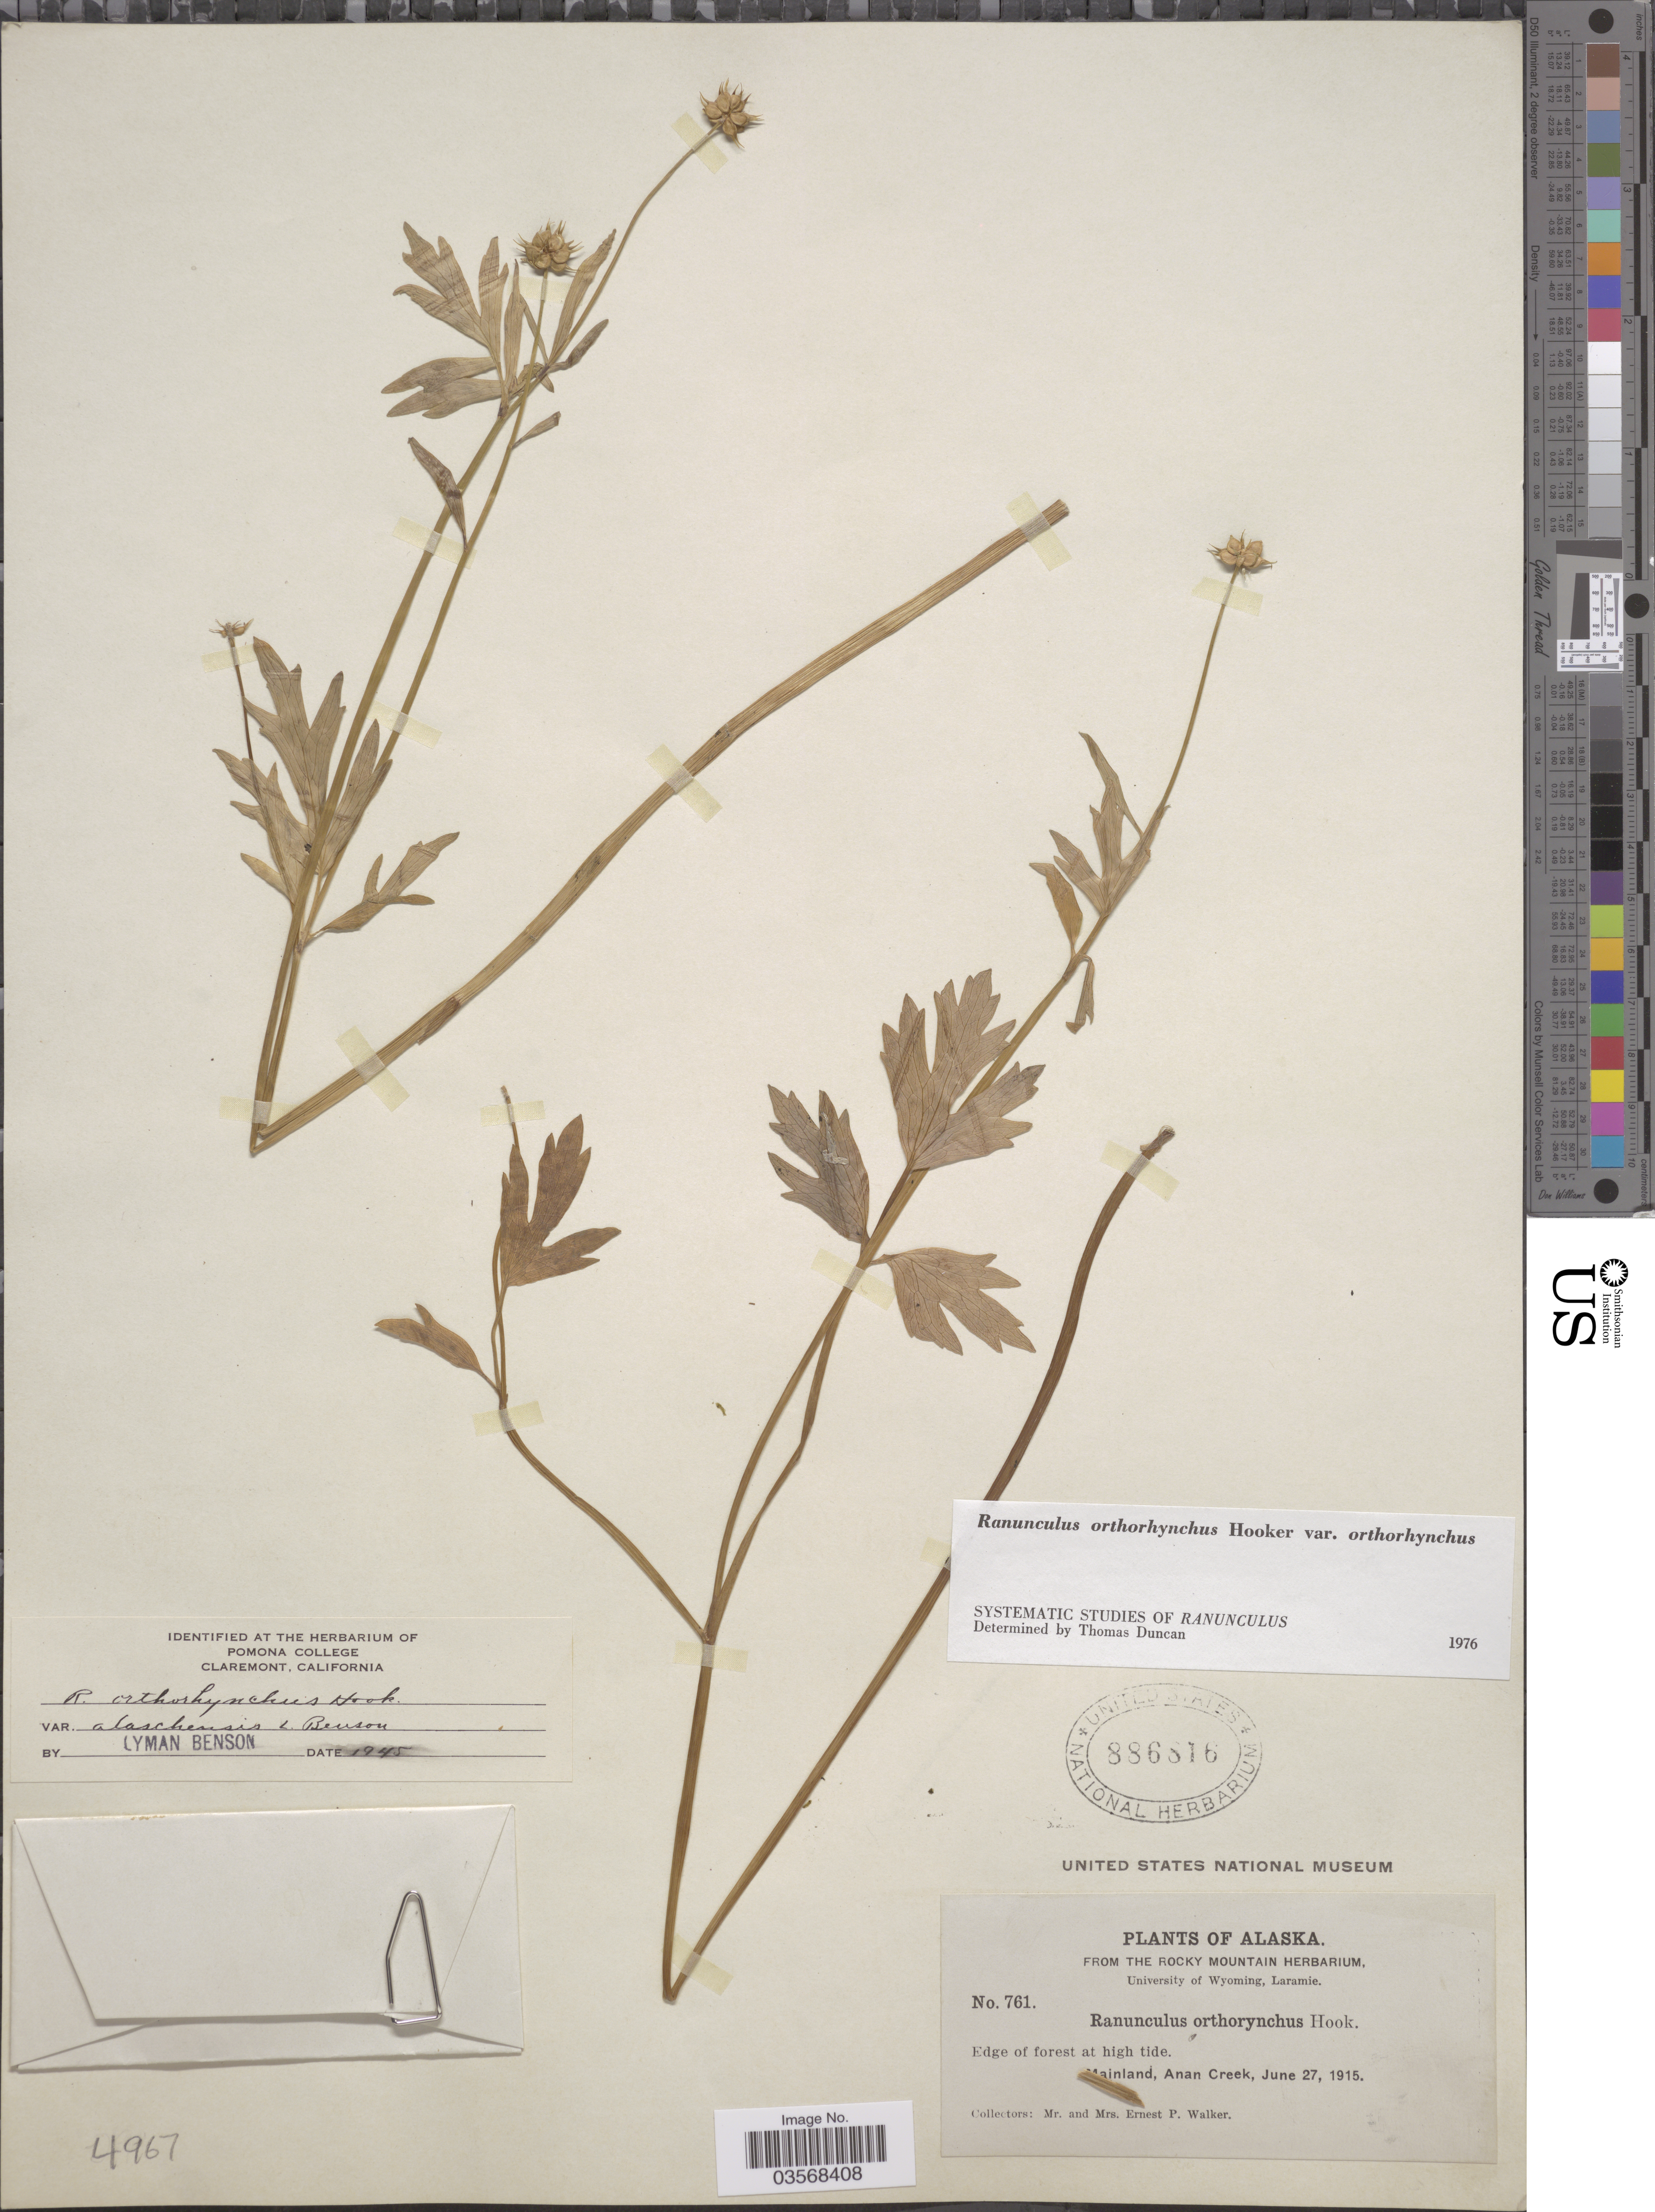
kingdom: Plantae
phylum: Tracheophyta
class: Magnoliopsida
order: Ranunculales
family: Ranunculaceae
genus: Ranunculus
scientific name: Ranunculus orthorhynchus var. orthorhynchus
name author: Hook.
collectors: E. P. Walker & E. Walker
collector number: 761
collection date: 1915-06-27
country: United States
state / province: Alaska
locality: Mainland, Anan Creek.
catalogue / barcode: US 886816